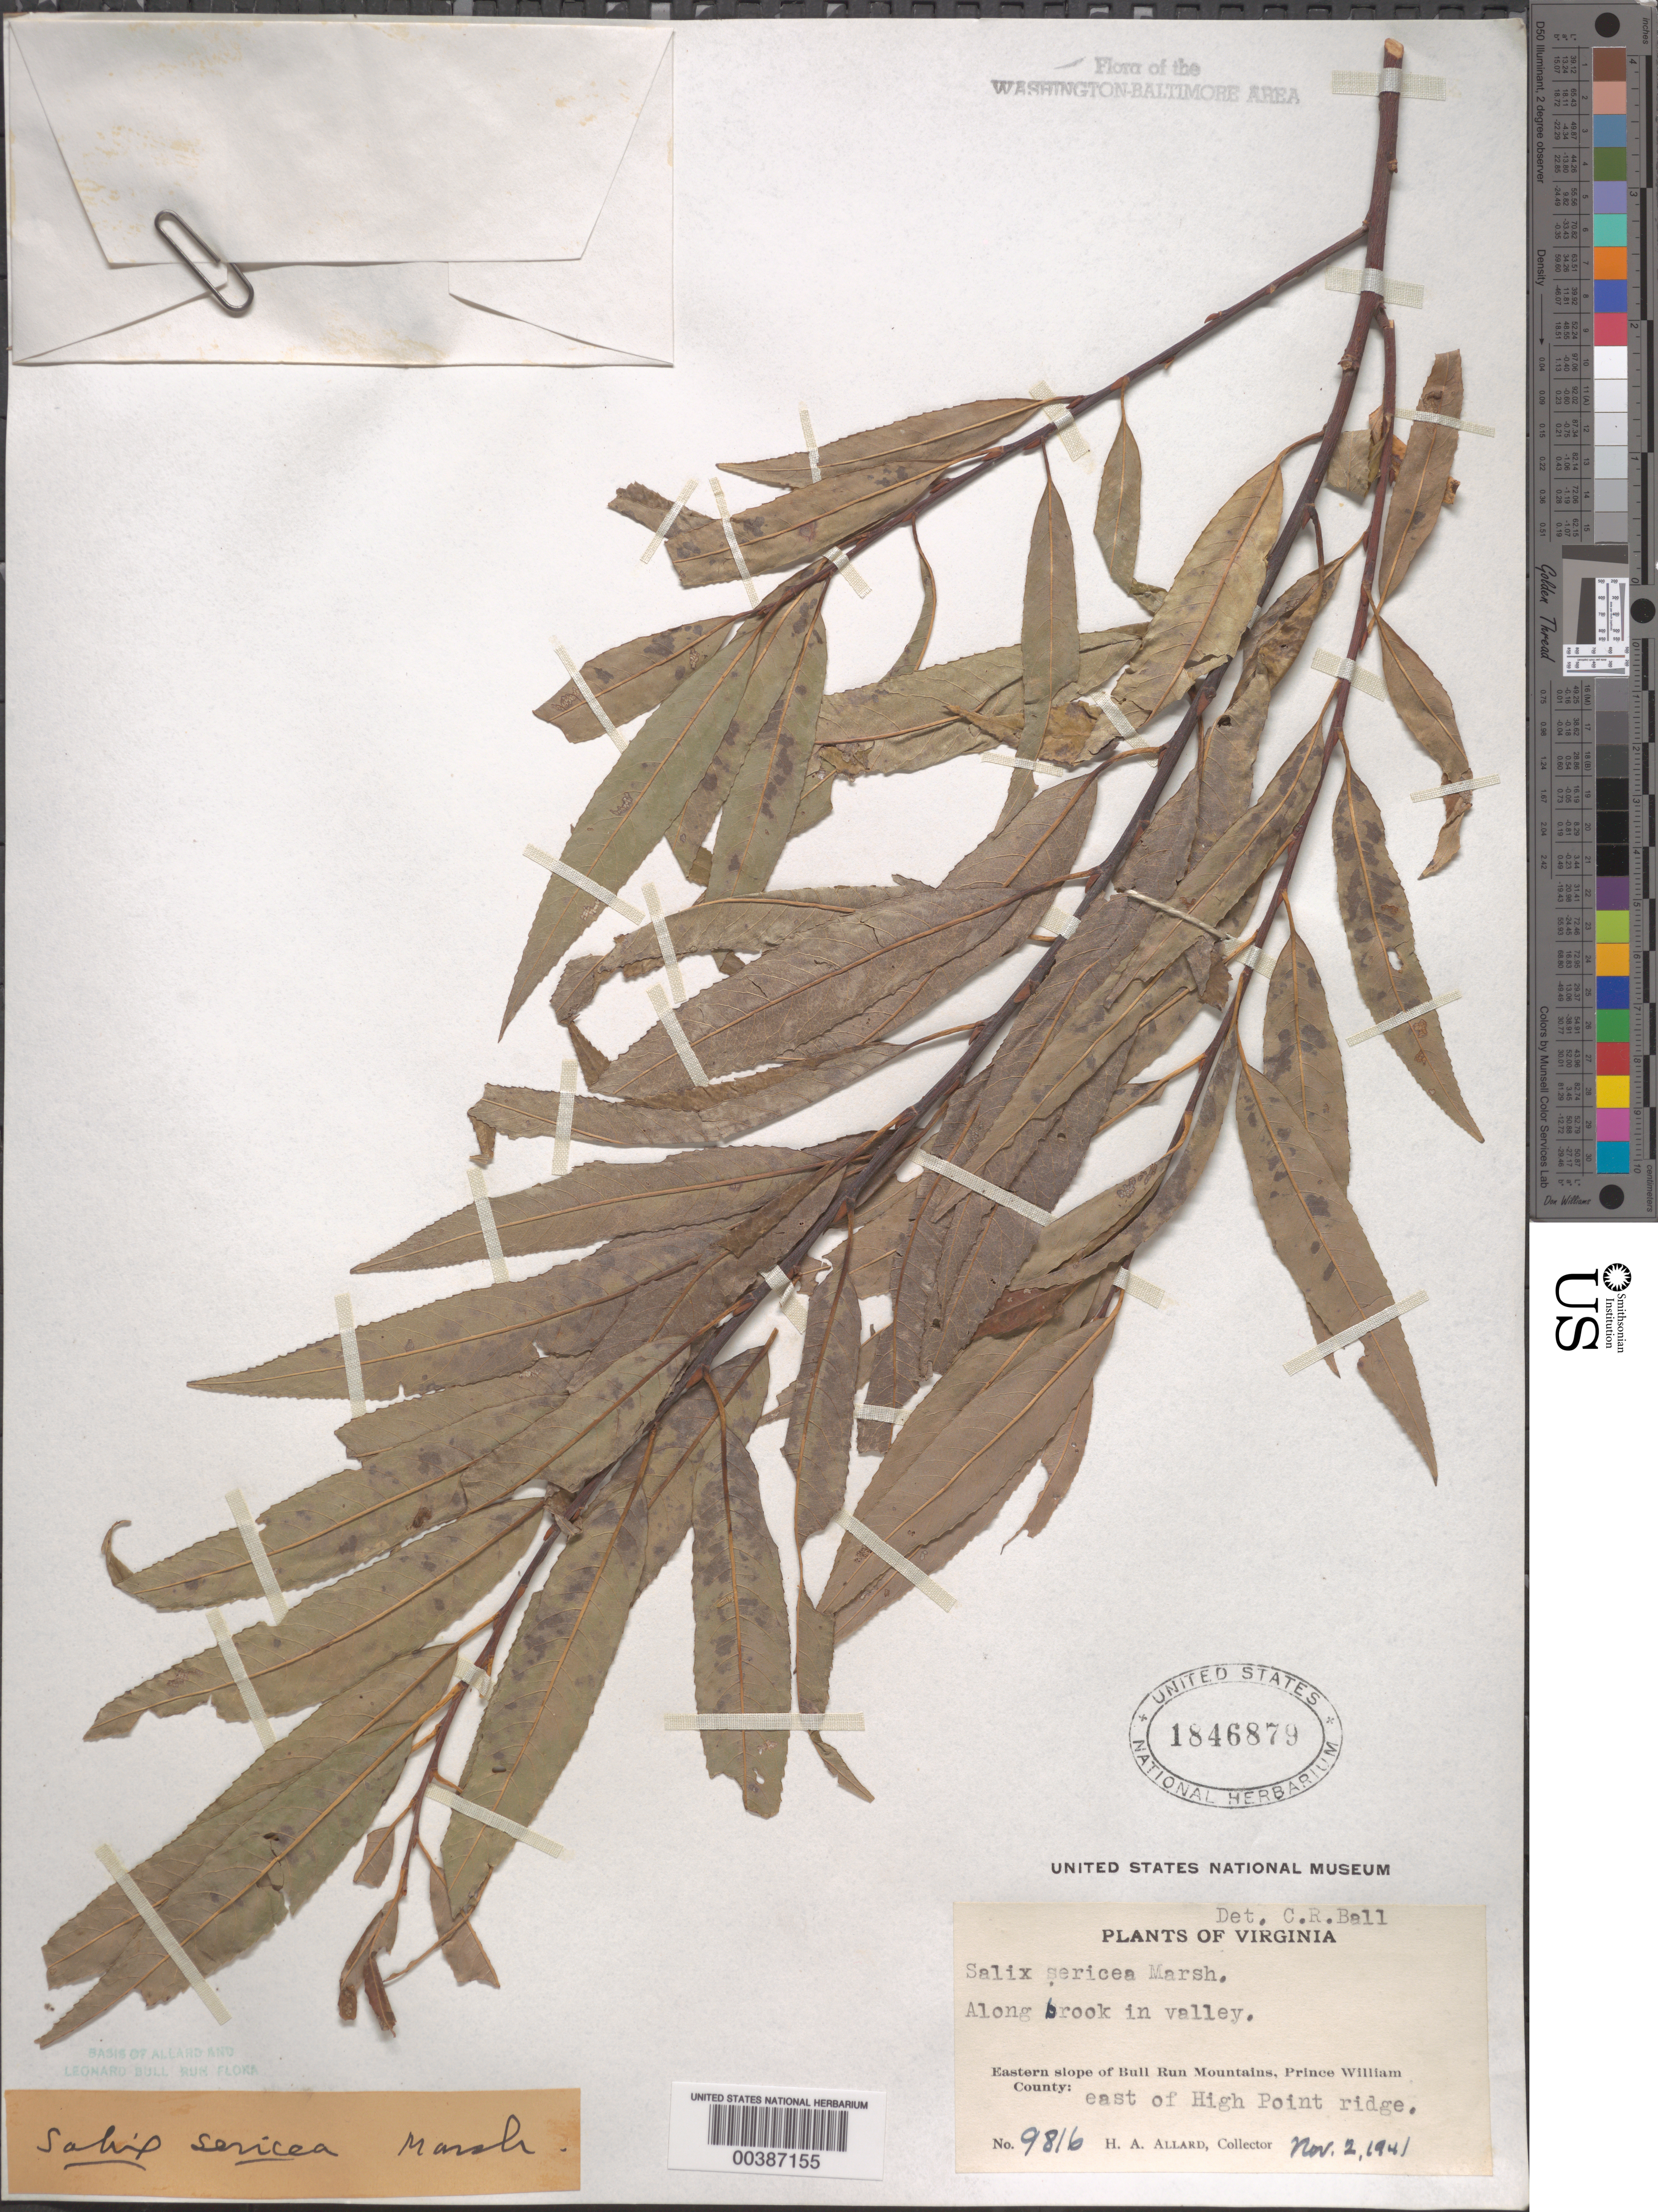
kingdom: Plantae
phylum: Tracheophyta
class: Magnoliopsida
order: Malpighiales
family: Salicaceae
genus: Salix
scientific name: Salix sericea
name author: Marshall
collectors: H. A. Allard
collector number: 9816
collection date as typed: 02 Nov 1941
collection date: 1941-11-02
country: United States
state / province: Virginia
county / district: Prince William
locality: East of High Point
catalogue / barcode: US 1846879